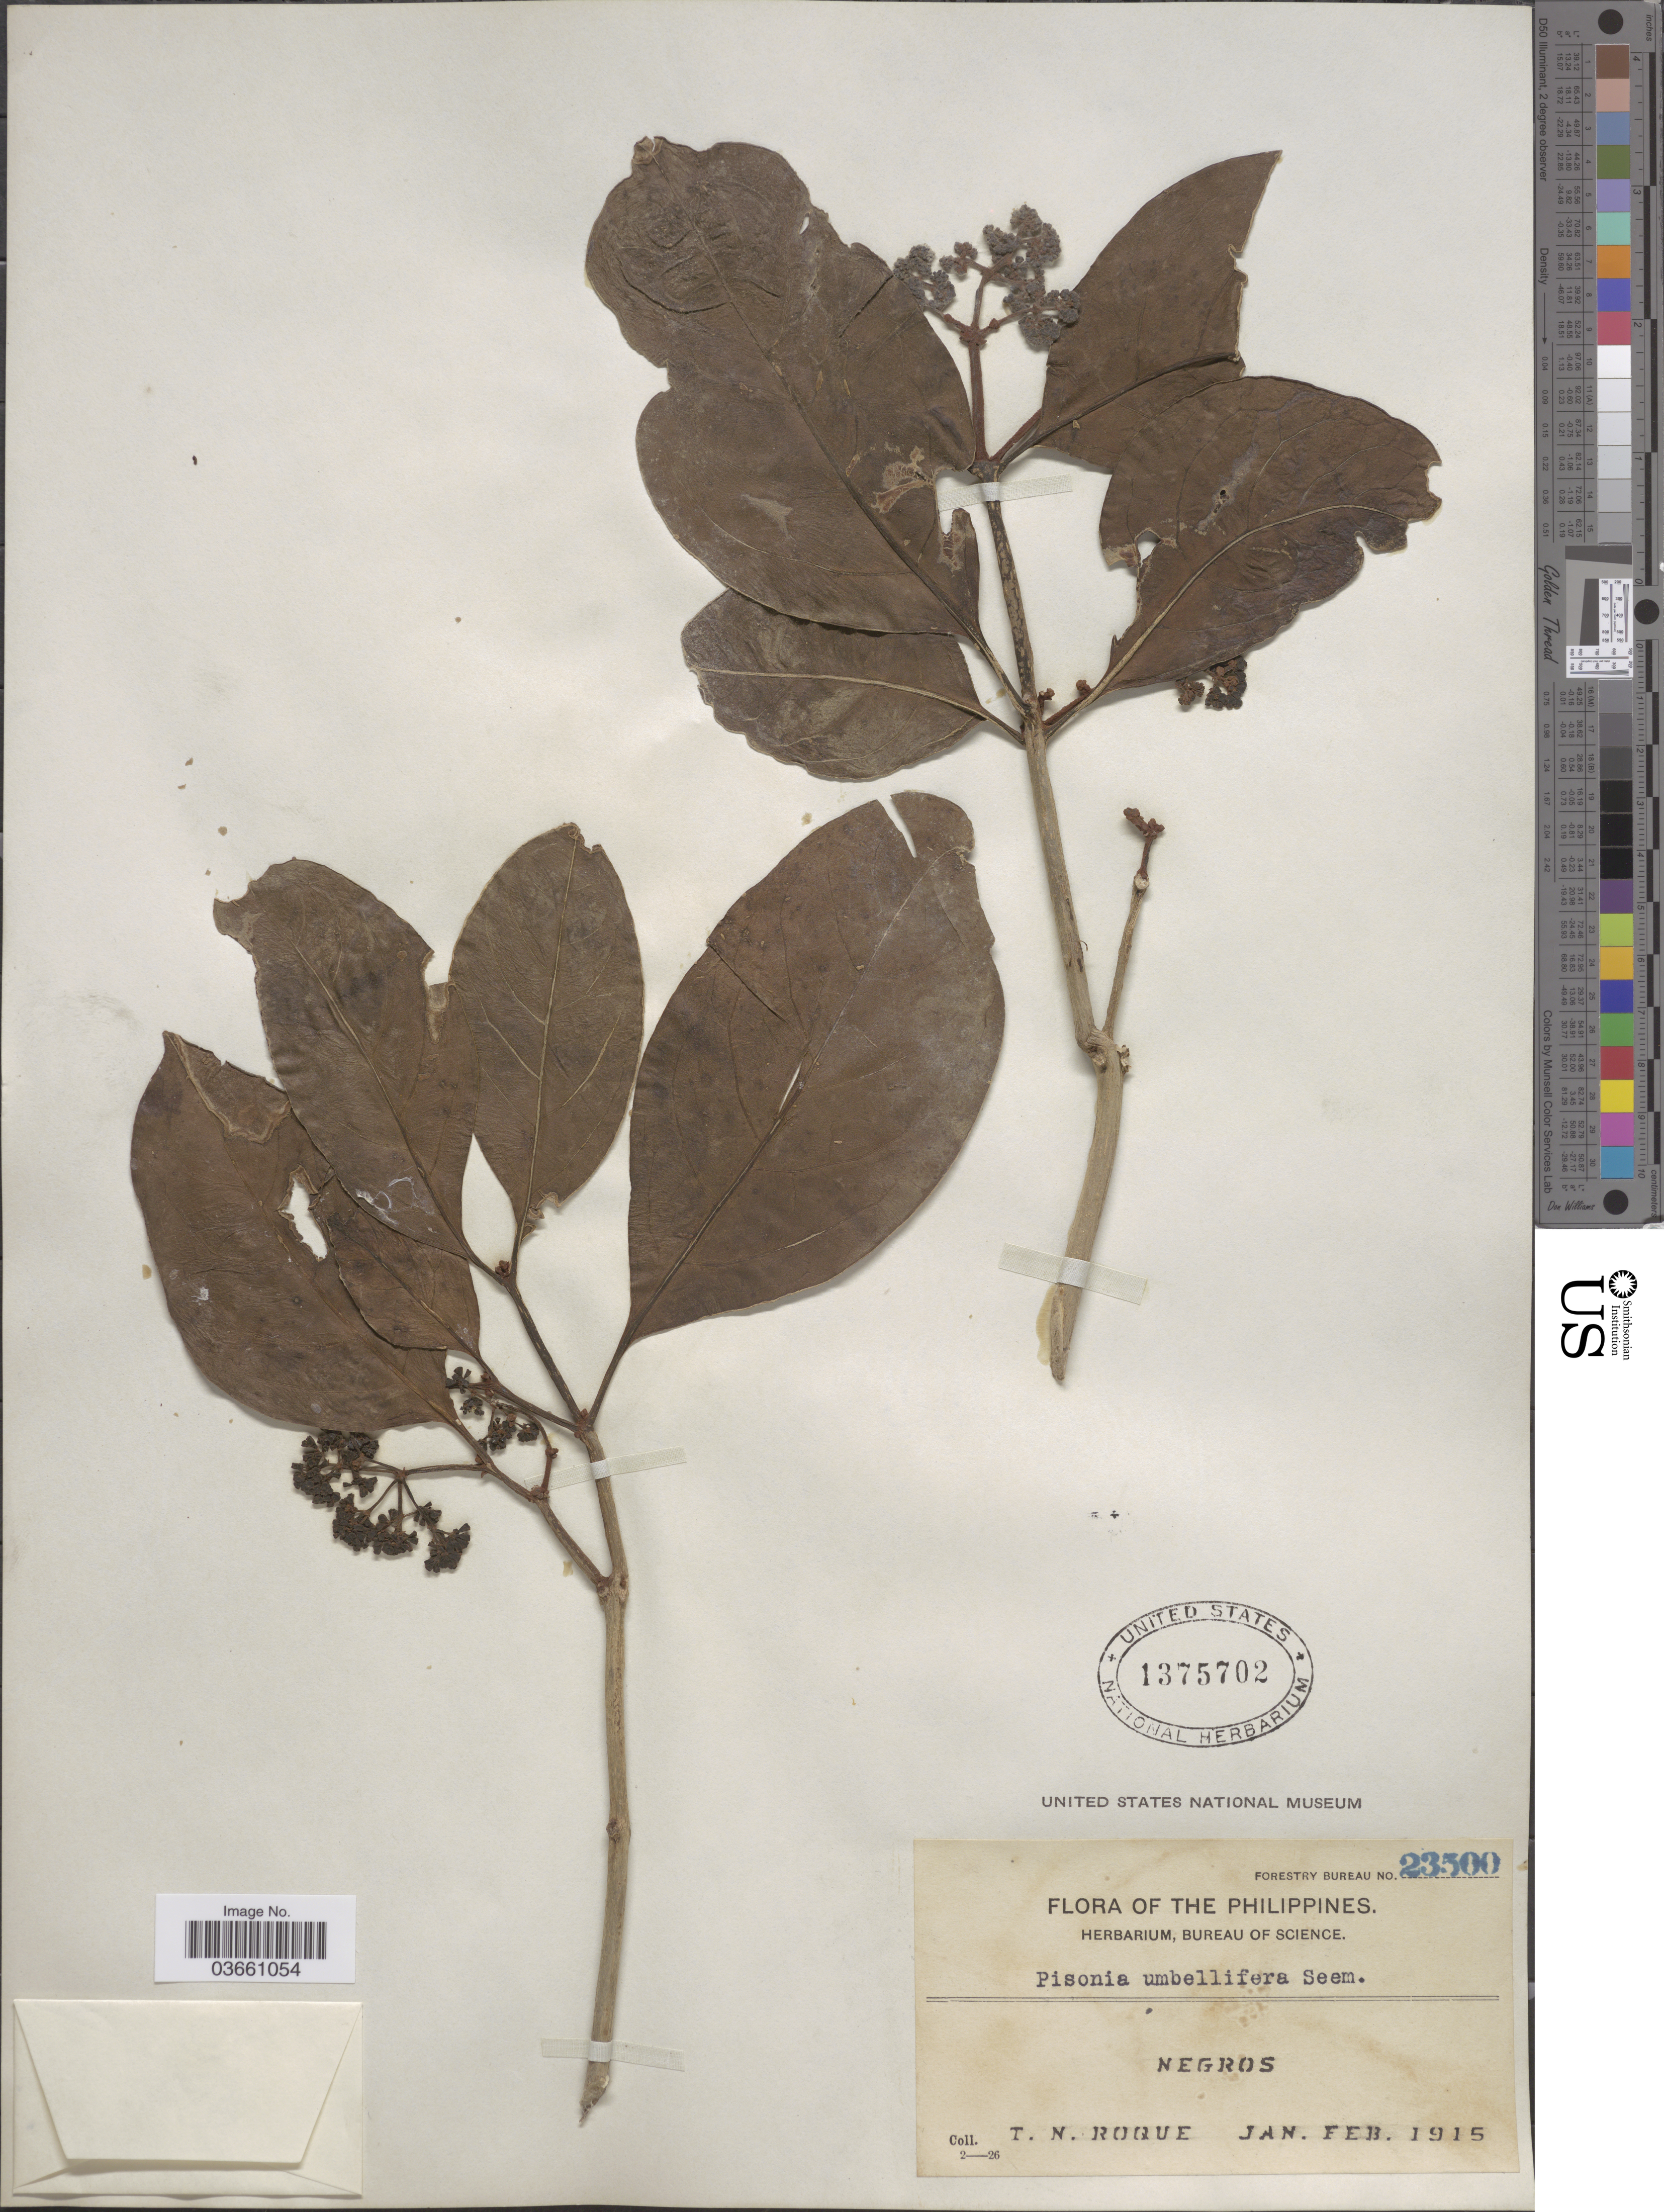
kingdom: Plantae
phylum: Tracheophyta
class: Magnoliopsida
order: Caryophyllales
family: Nyctaginaceae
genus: Pisonia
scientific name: Pisonia umbellifera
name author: (J.R. Forst. & G. Forst.) Seem.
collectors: T. Roque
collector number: Forestry Bureau 23500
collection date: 1915-01/1915-02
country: Philippines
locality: Negros.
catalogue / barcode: US 1375702